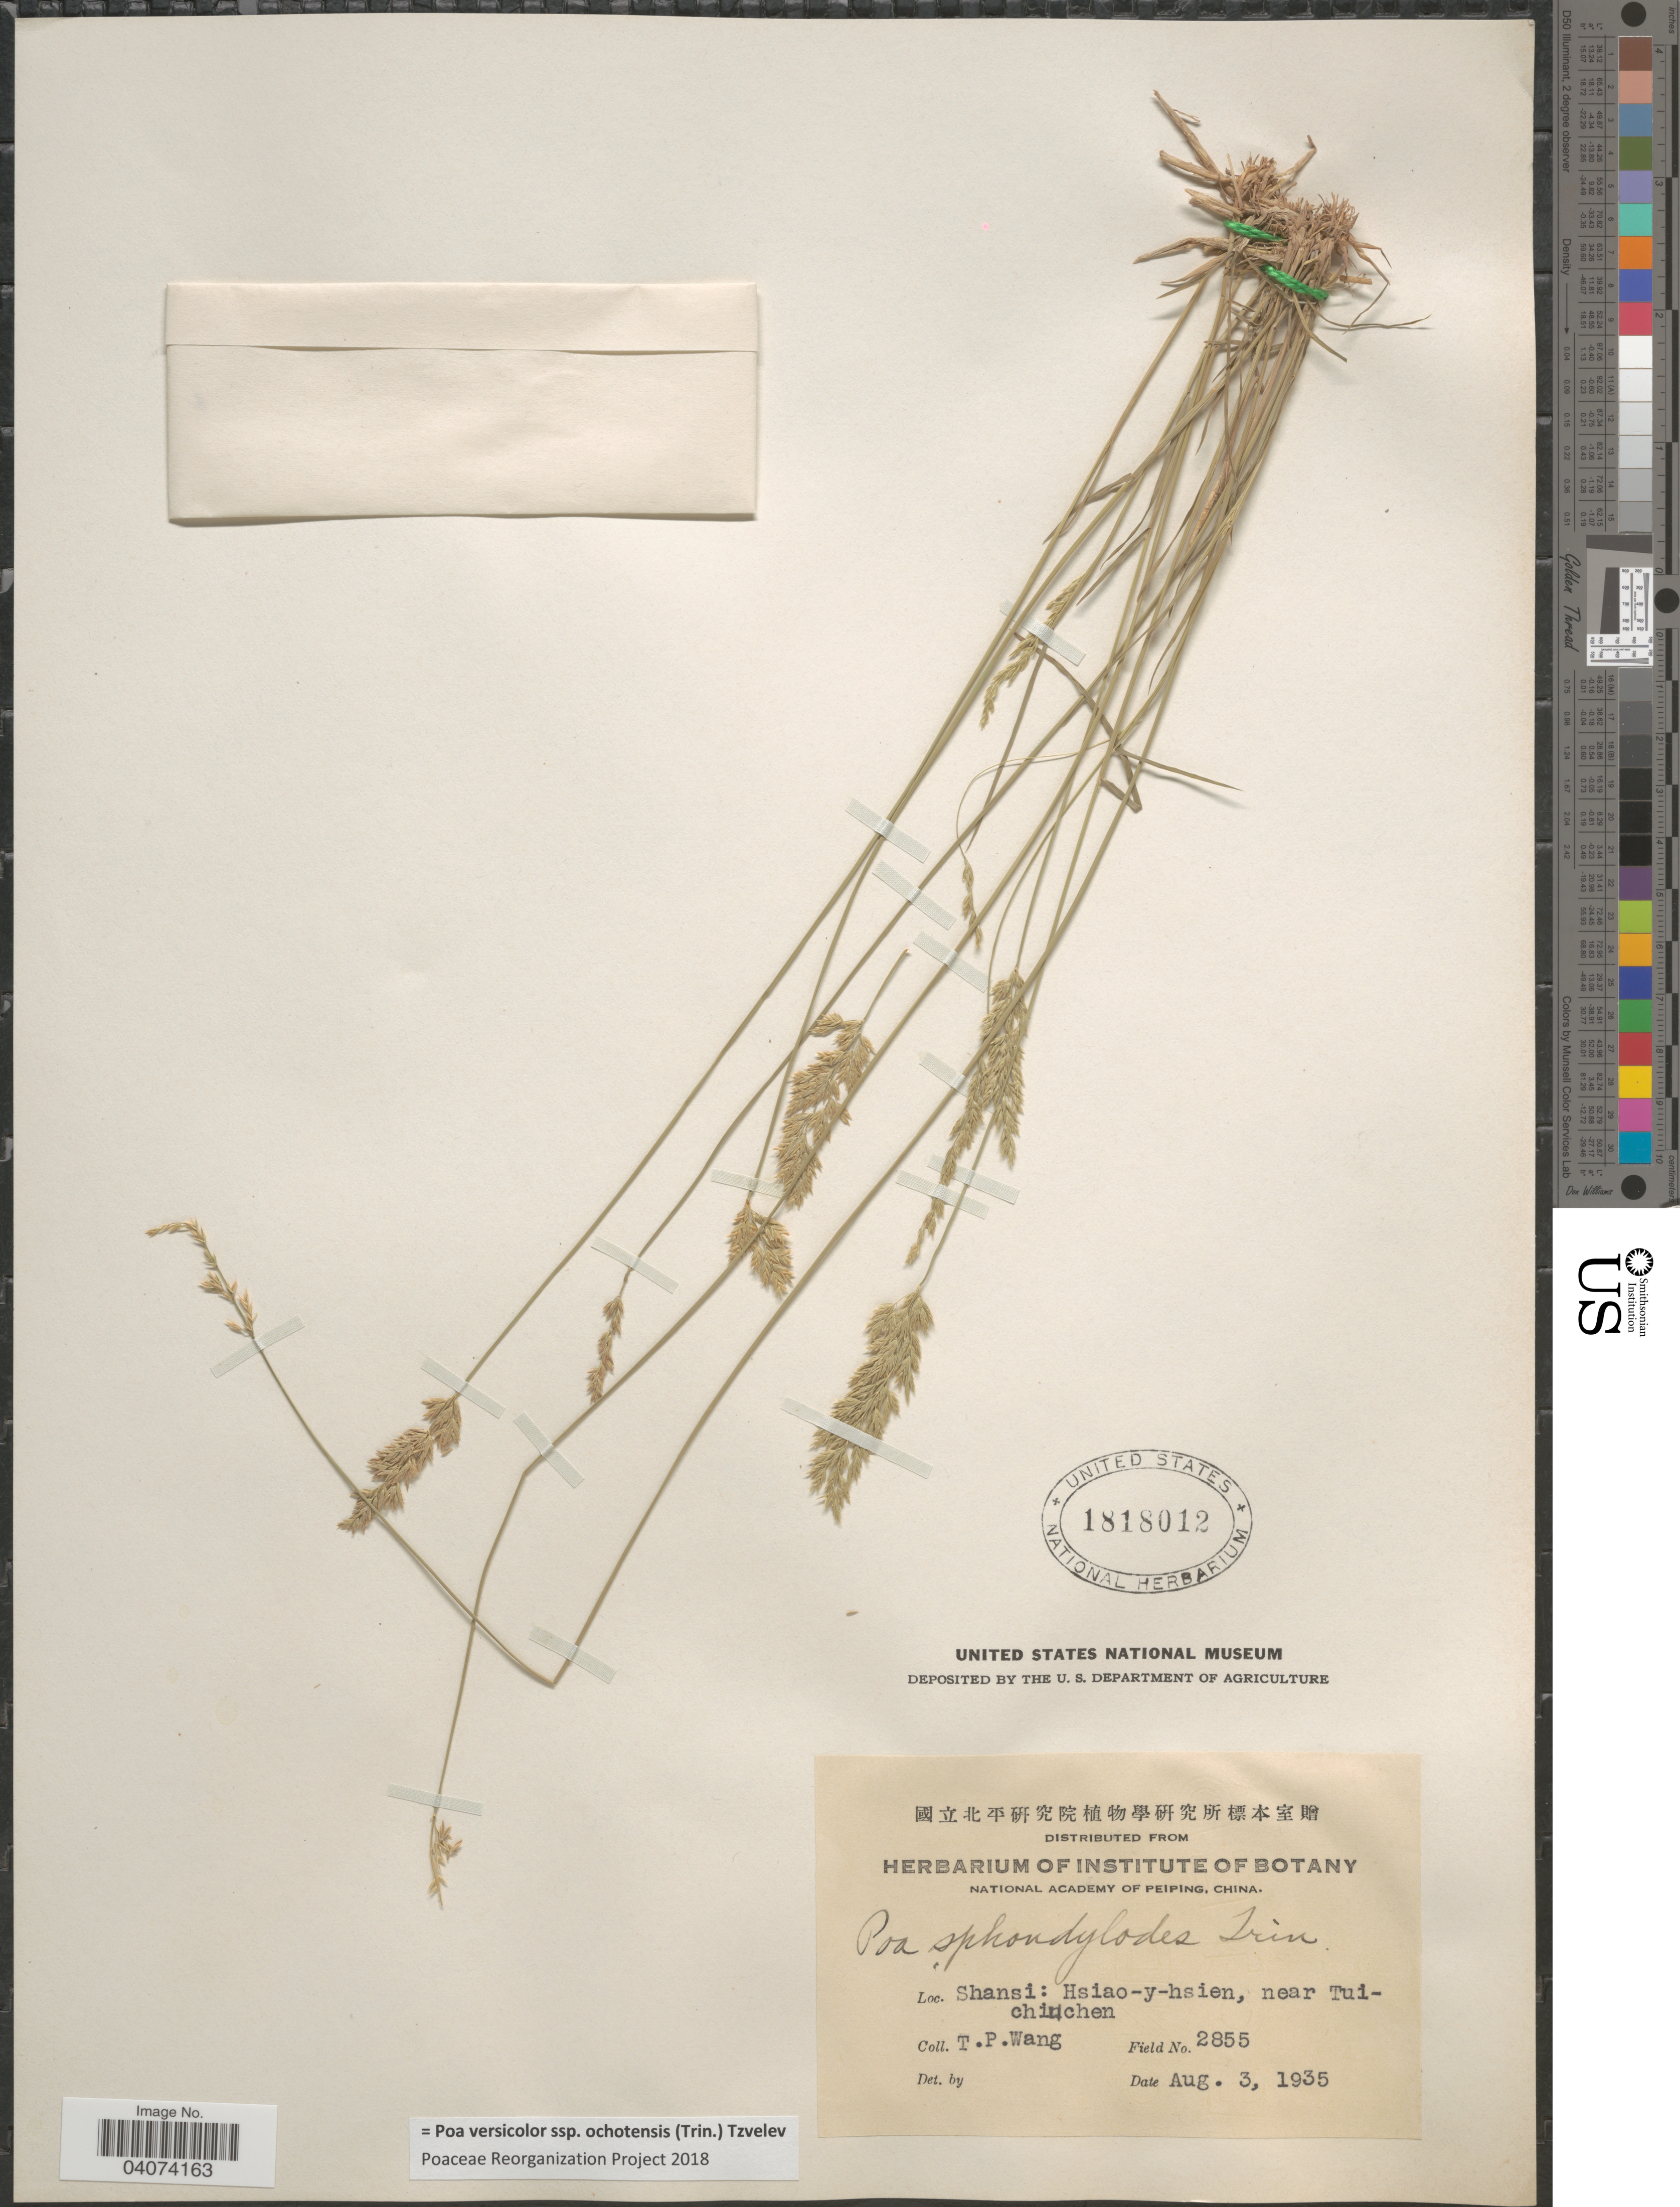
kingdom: Plantae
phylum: Tracheophyta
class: Liliopsida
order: Poales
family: Poaceae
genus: Poa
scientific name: Poa versicolor subsp. ochotensis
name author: (Trin.) Tzvelev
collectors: T. Wang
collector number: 2855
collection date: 1935-08-03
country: China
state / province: Shanxi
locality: Shansi; Hsiao-y-hsien, near Tuichinchen [interpreted].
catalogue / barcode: US 1818012